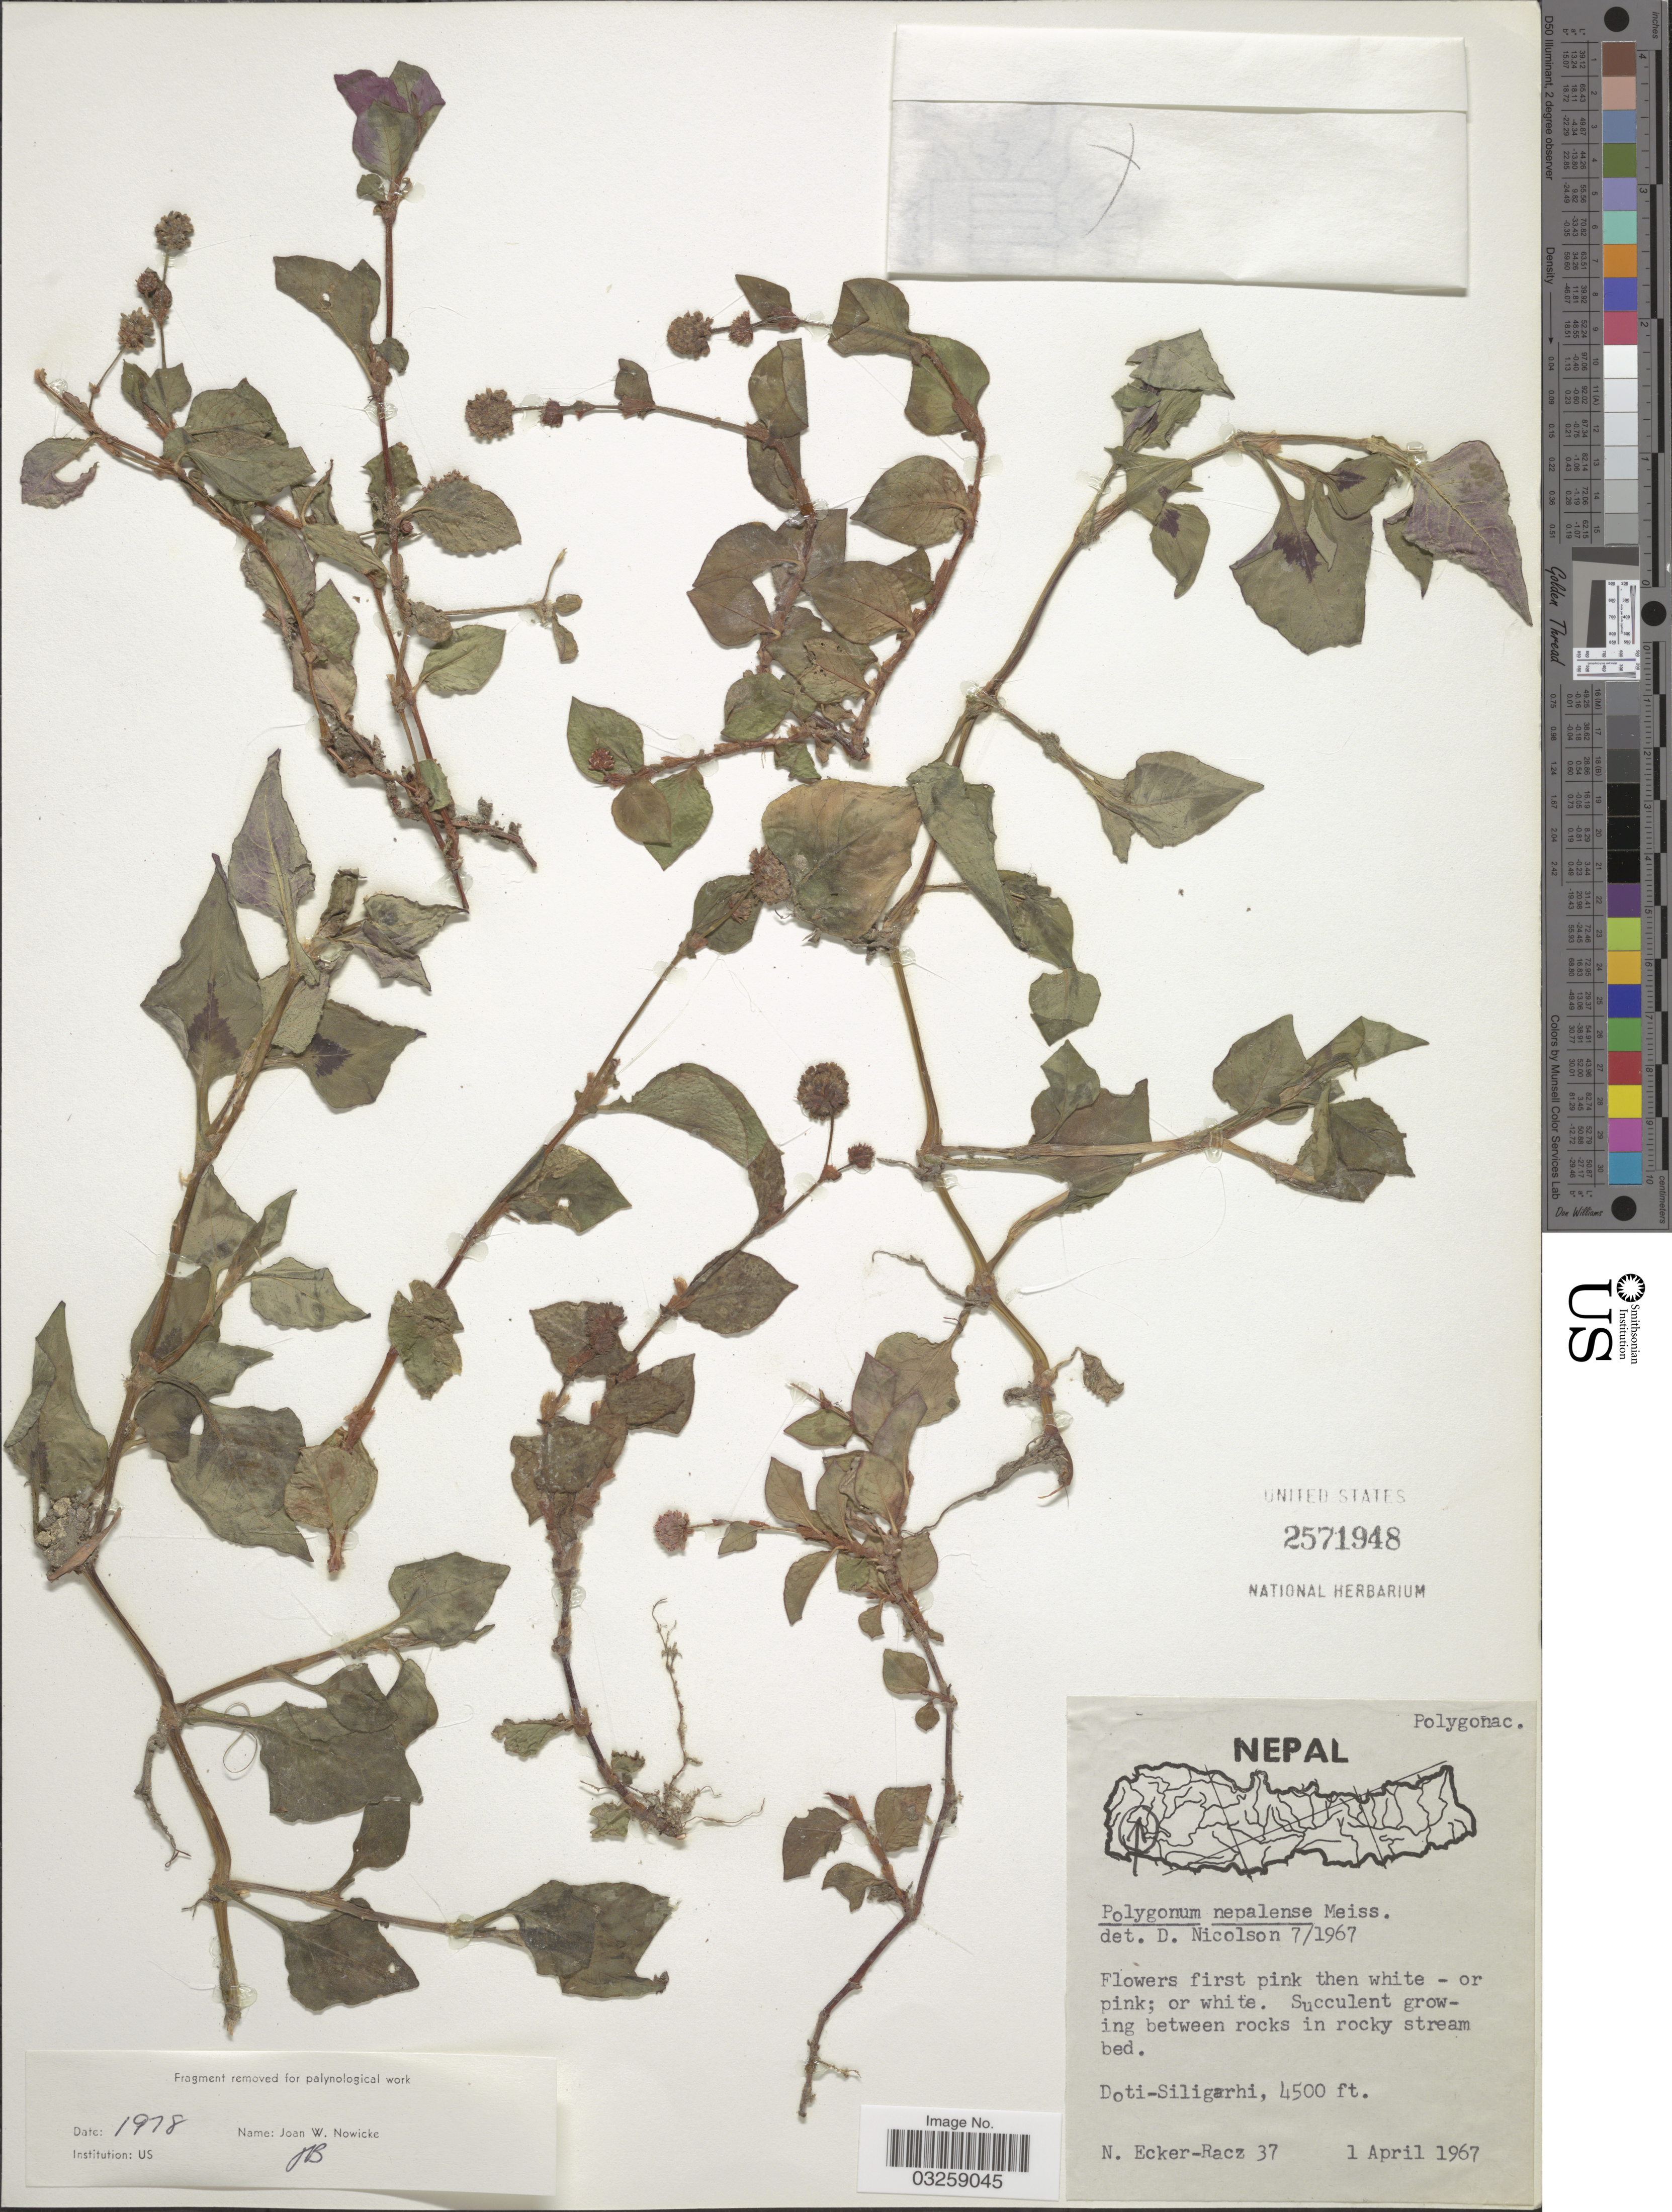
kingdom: Plantae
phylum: Tracheophyta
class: Magnoliopsida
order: Caryophyllales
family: Polygonaceae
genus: Polygonum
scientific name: Polygonum nepalense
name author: Meisn.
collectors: N. Ecker-Racz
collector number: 37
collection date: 1967-04-01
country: Nepal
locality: Doti-Siligarhi.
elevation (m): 1372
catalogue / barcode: US 2571948